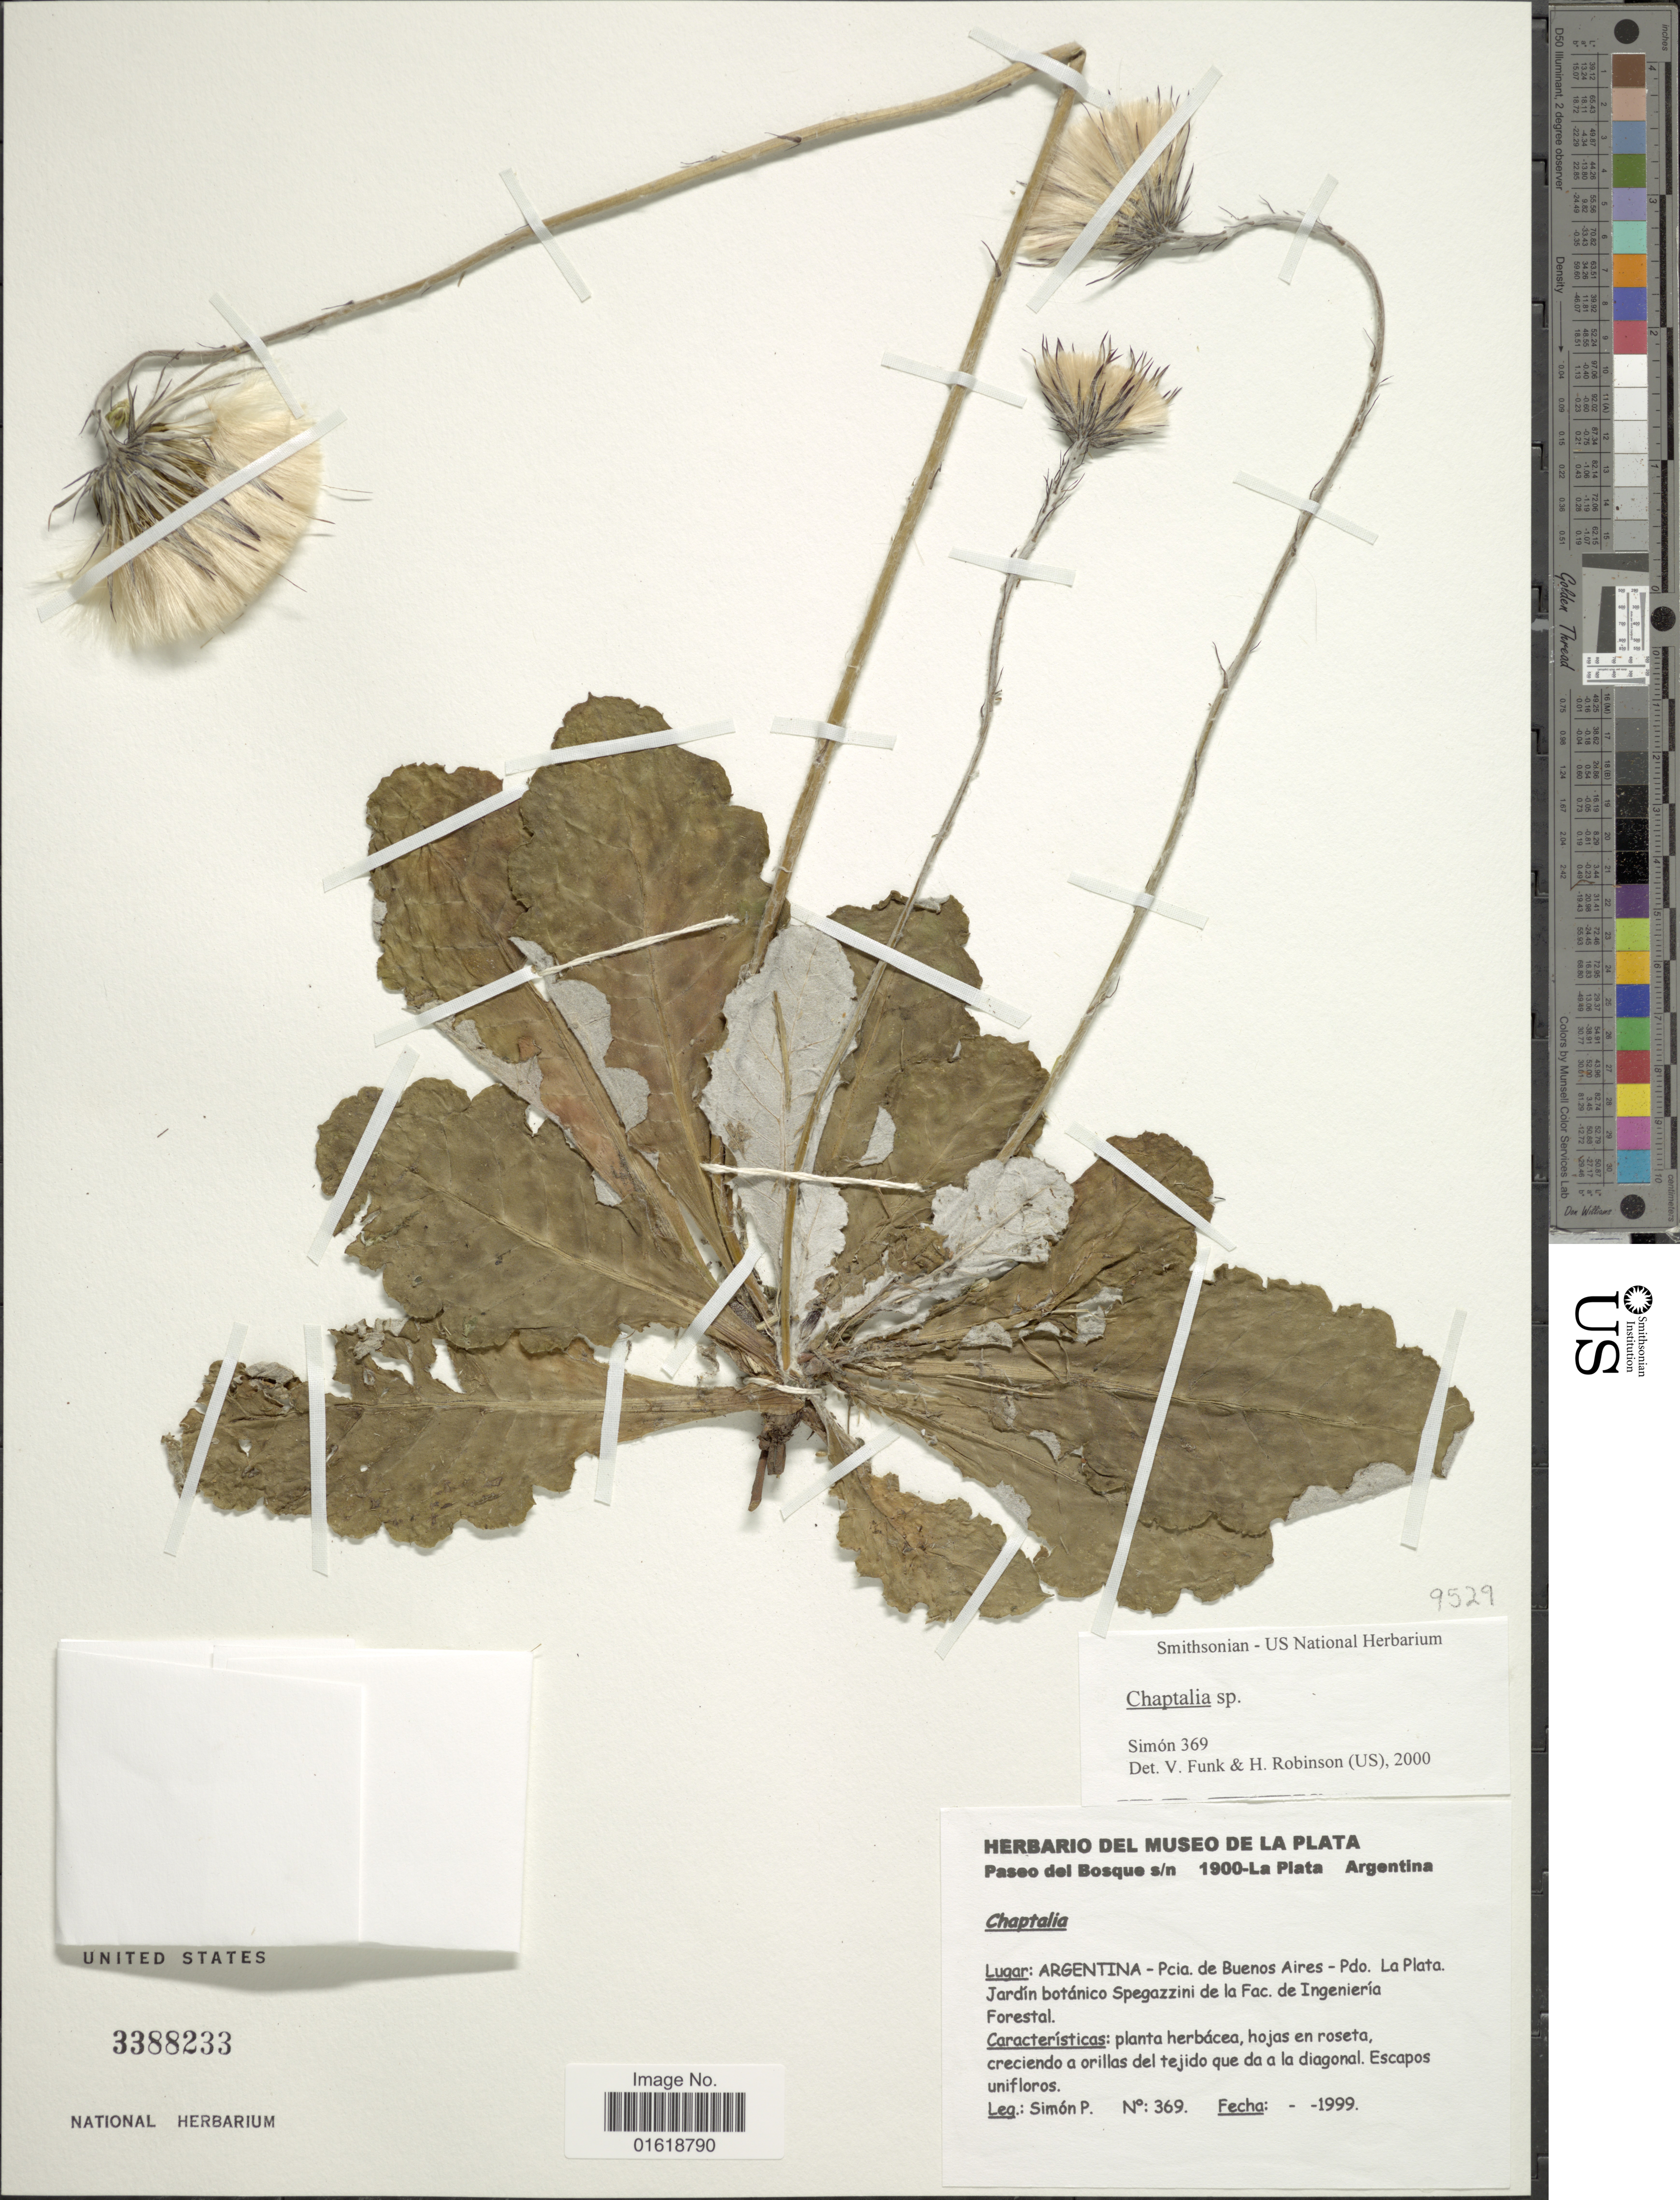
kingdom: Plantae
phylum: Tracheophyta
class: Magnoliopsida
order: Asterales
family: Asteraceae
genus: Chaptalia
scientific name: Chaptalia sp.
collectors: P. Simon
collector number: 369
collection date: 1999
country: Argentina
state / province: Buenos Aires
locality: Pdo. La Plata. Jardín botánico Spegazzinid de la Fac. de Ingeniería Forestal.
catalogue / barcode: US 3388233